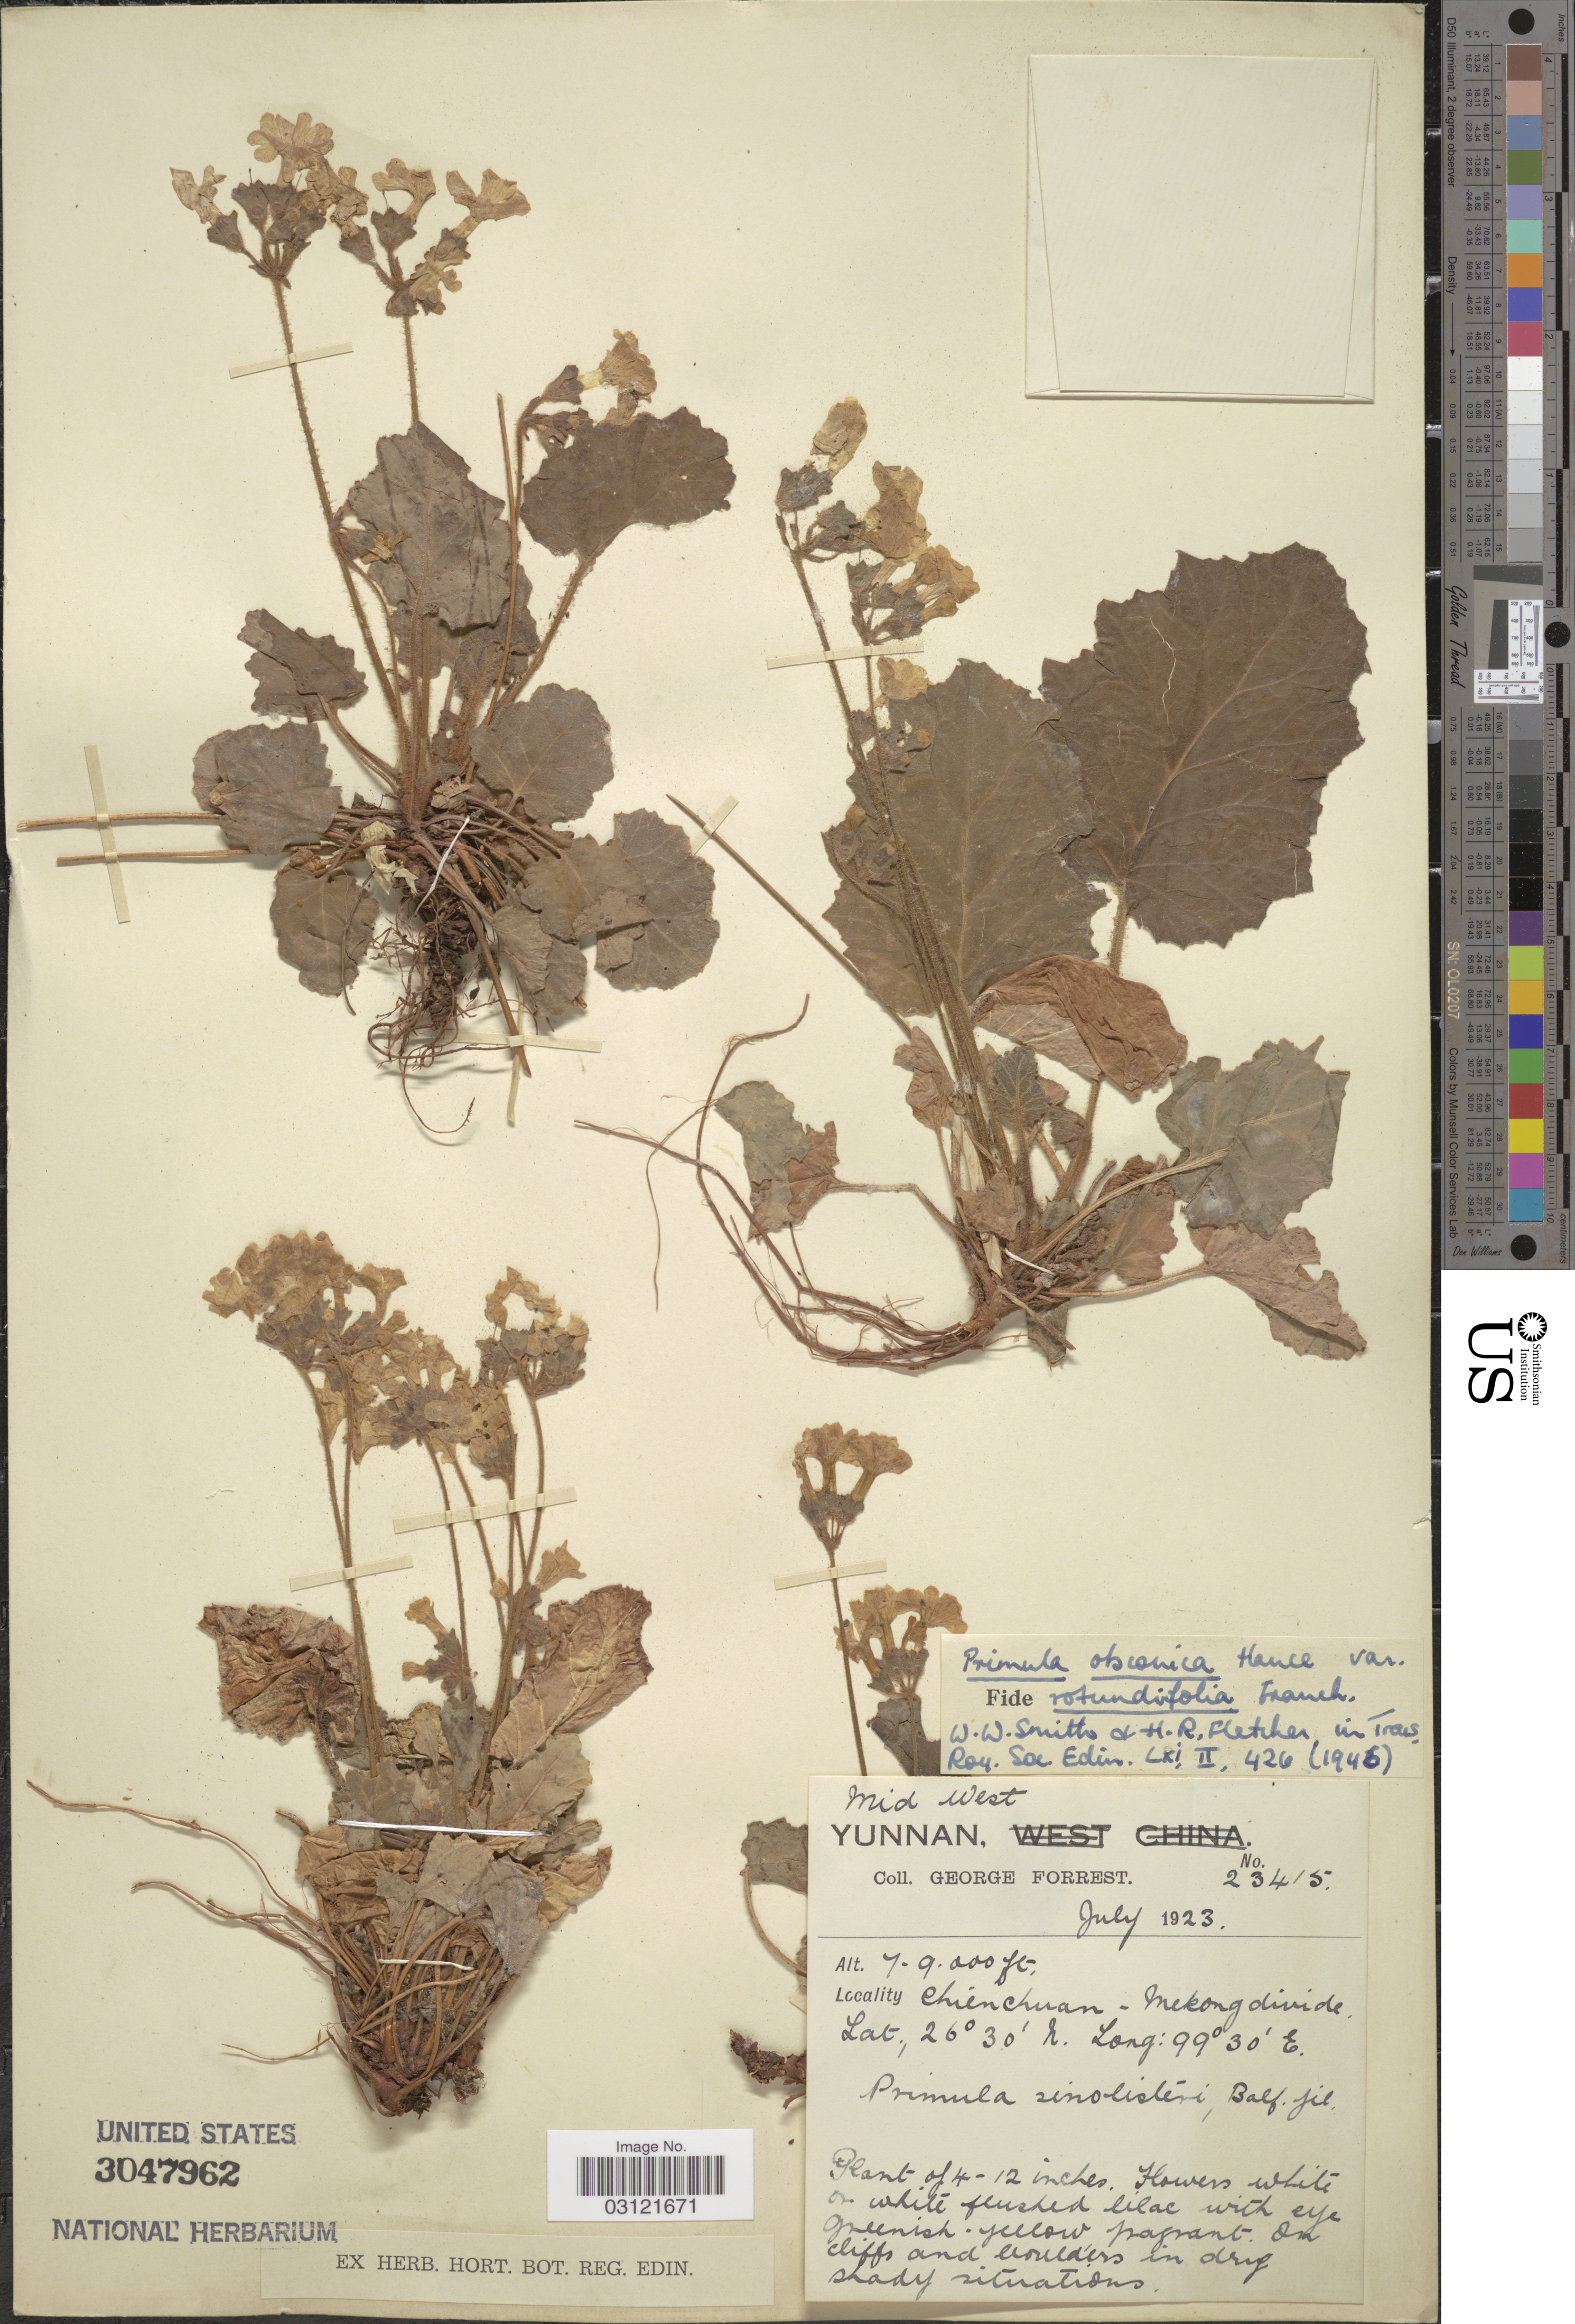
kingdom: Plantae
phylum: Tracheophyta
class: Magnoliopsida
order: Ericales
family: Primulaceae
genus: Primula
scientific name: Primula obconica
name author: Hance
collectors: G. Forrest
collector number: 23415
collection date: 1923-07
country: China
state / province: Yunnan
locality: Mid West Yunnan, Chienchuan - Mekong divide.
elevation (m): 2134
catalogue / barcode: US 3047962